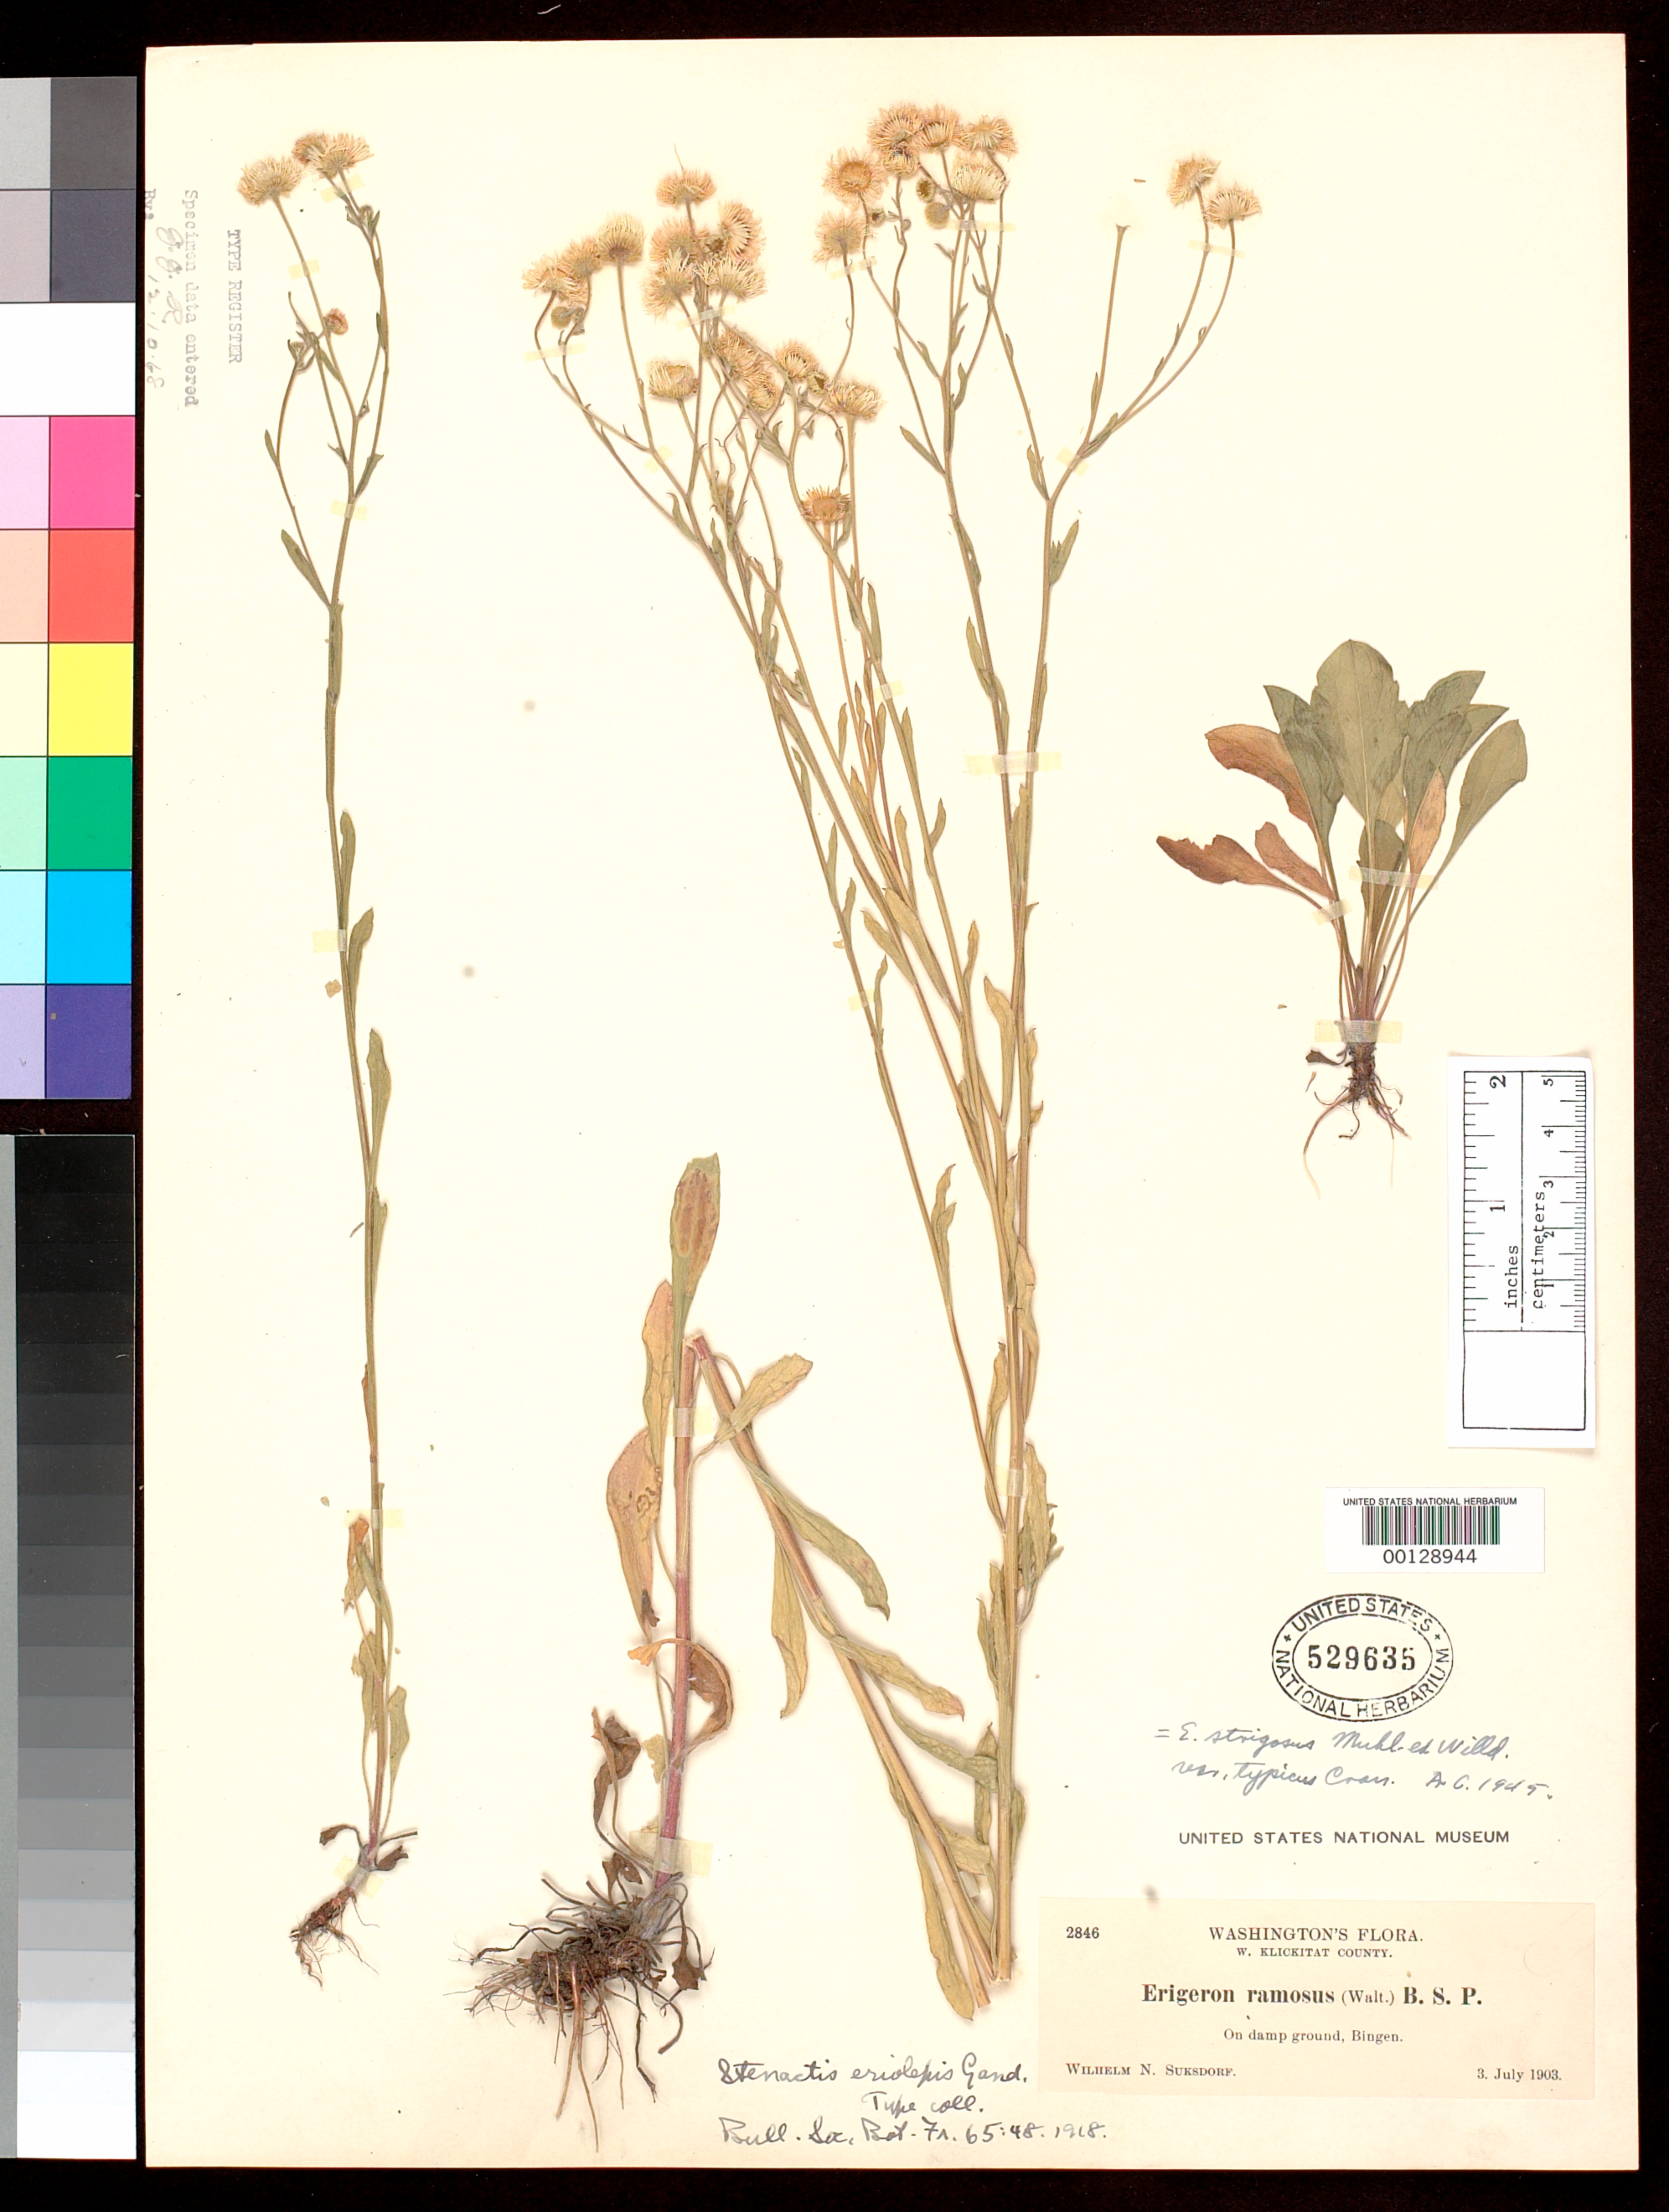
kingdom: Plantae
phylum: Tracheophyta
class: Magnoliopsida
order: Asterales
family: Asteraceae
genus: Stenactis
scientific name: Stenactis eriolepis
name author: Gand.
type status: Isotype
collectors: W. N. Suksdorf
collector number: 2846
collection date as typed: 03 Jul 1903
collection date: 1903-07-03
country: United States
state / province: Washington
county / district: Klickitat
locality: Bingen.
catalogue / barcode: US 529635